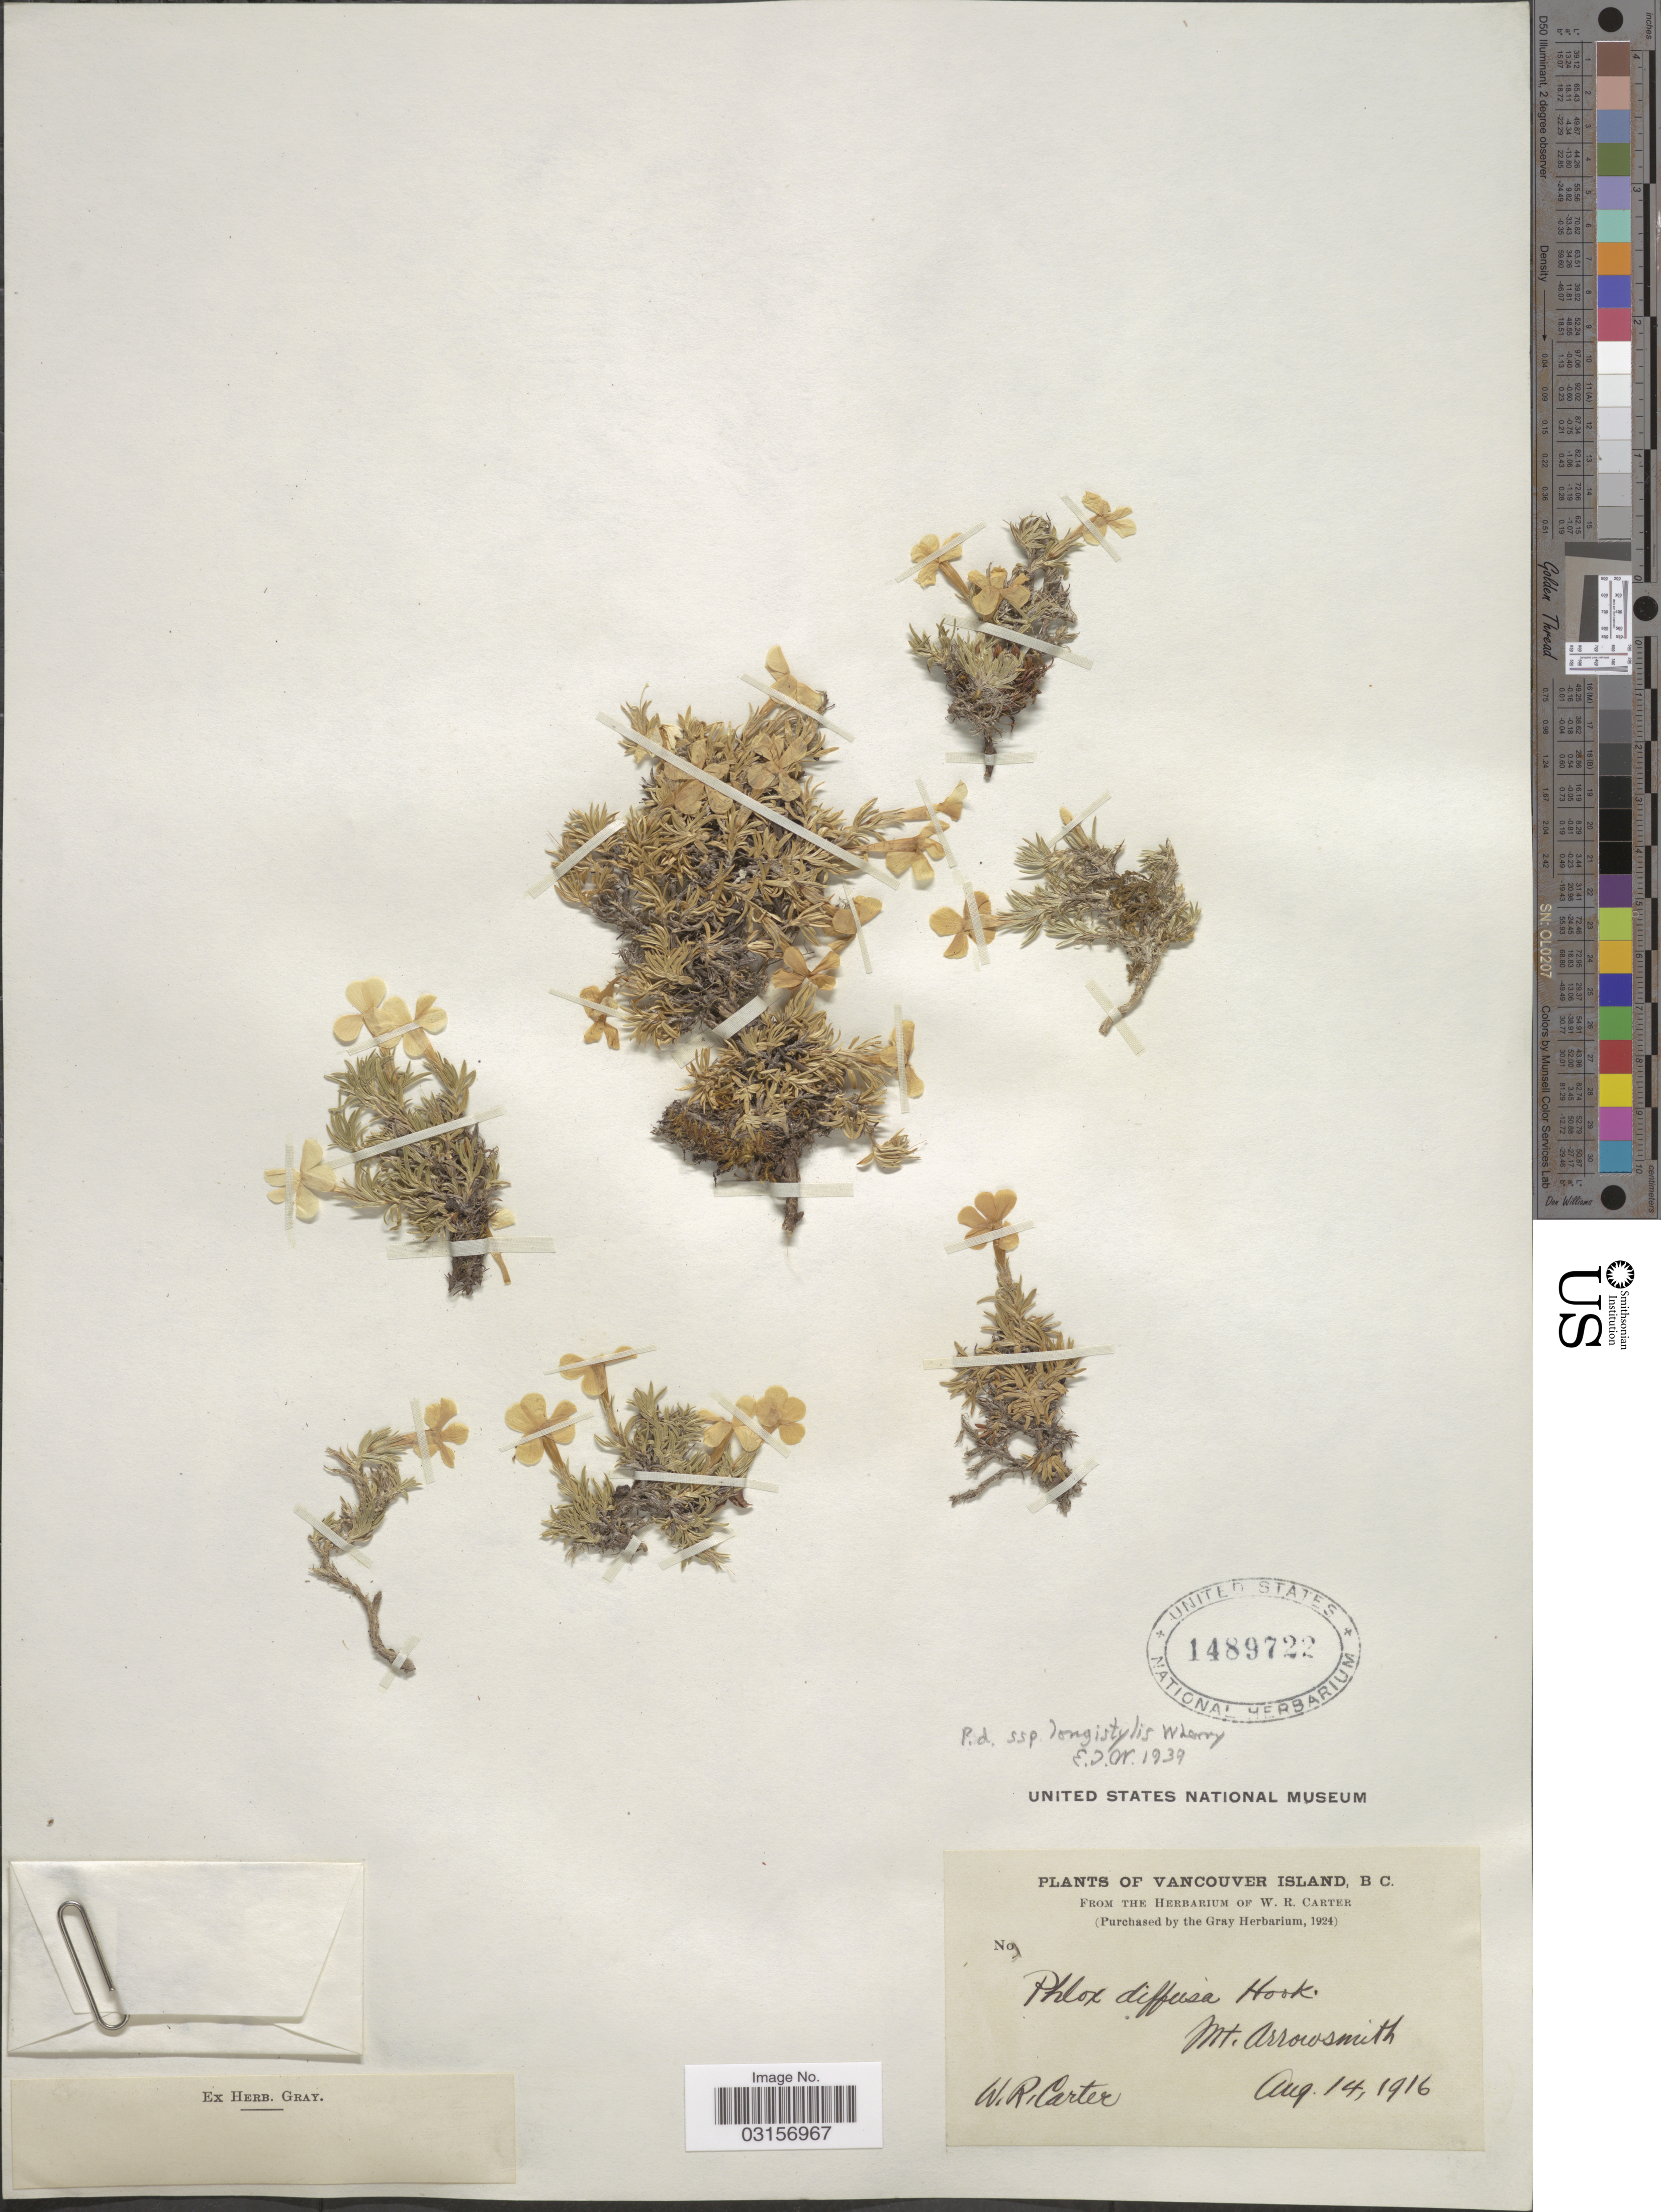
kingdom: Plantae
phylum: Tracheophyta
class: Magnoliopsida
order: Ericales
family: Polemoniaceae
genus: Phlox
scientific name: Phlox diffusa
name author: Benth.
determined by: Mayfield, M. H.; Ferguson, C. J.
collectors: W. R. Carter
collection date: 1916-08-14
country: Canada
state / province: British Columbia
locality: Vancouver Island, Mt. Arrowsmith.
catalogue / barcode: US 1489722